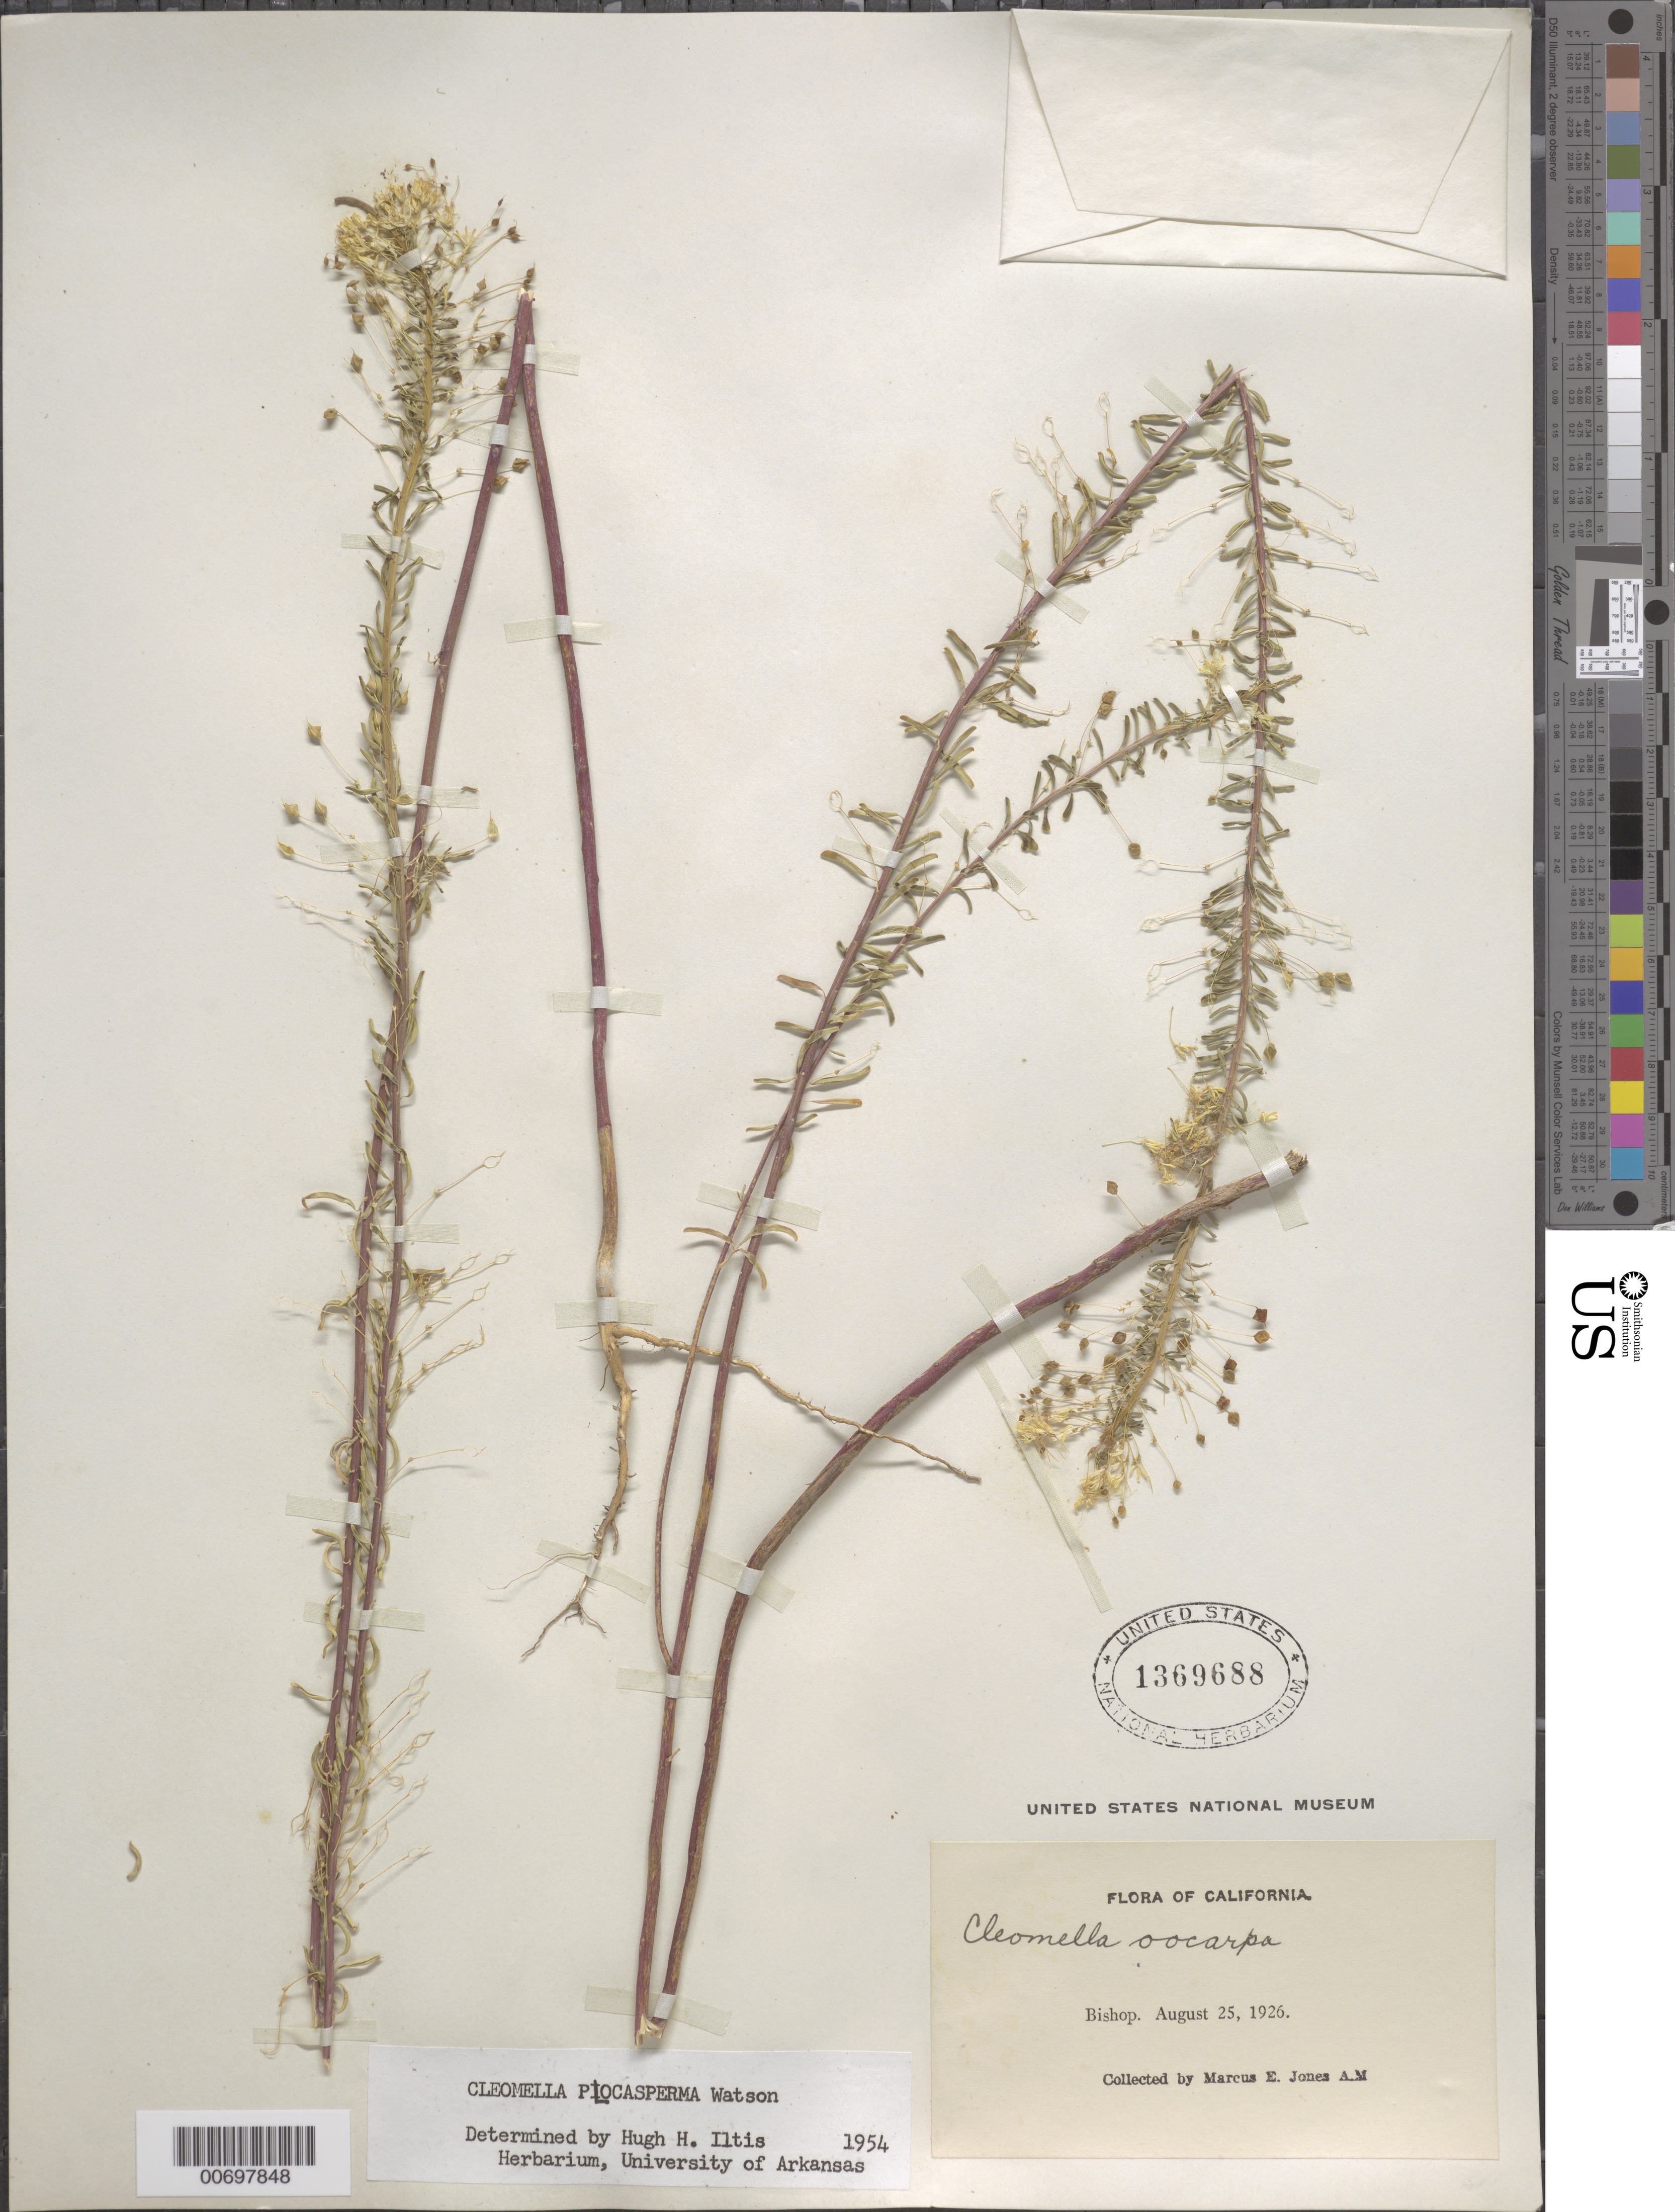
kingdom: Plantae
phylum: Tracheophyta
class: Magnoliopsida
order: Brassicales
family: Cleomaceae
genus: Cleomella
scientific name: Cleomella plocasperma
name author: S. Watson in C. King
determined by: Iltis, Hugh Hellmut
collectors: M. E. Jones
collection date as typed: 25 Aug 1926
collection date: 1926-08-25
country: United States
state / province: California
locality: Bishop.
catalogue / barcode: US 1369688